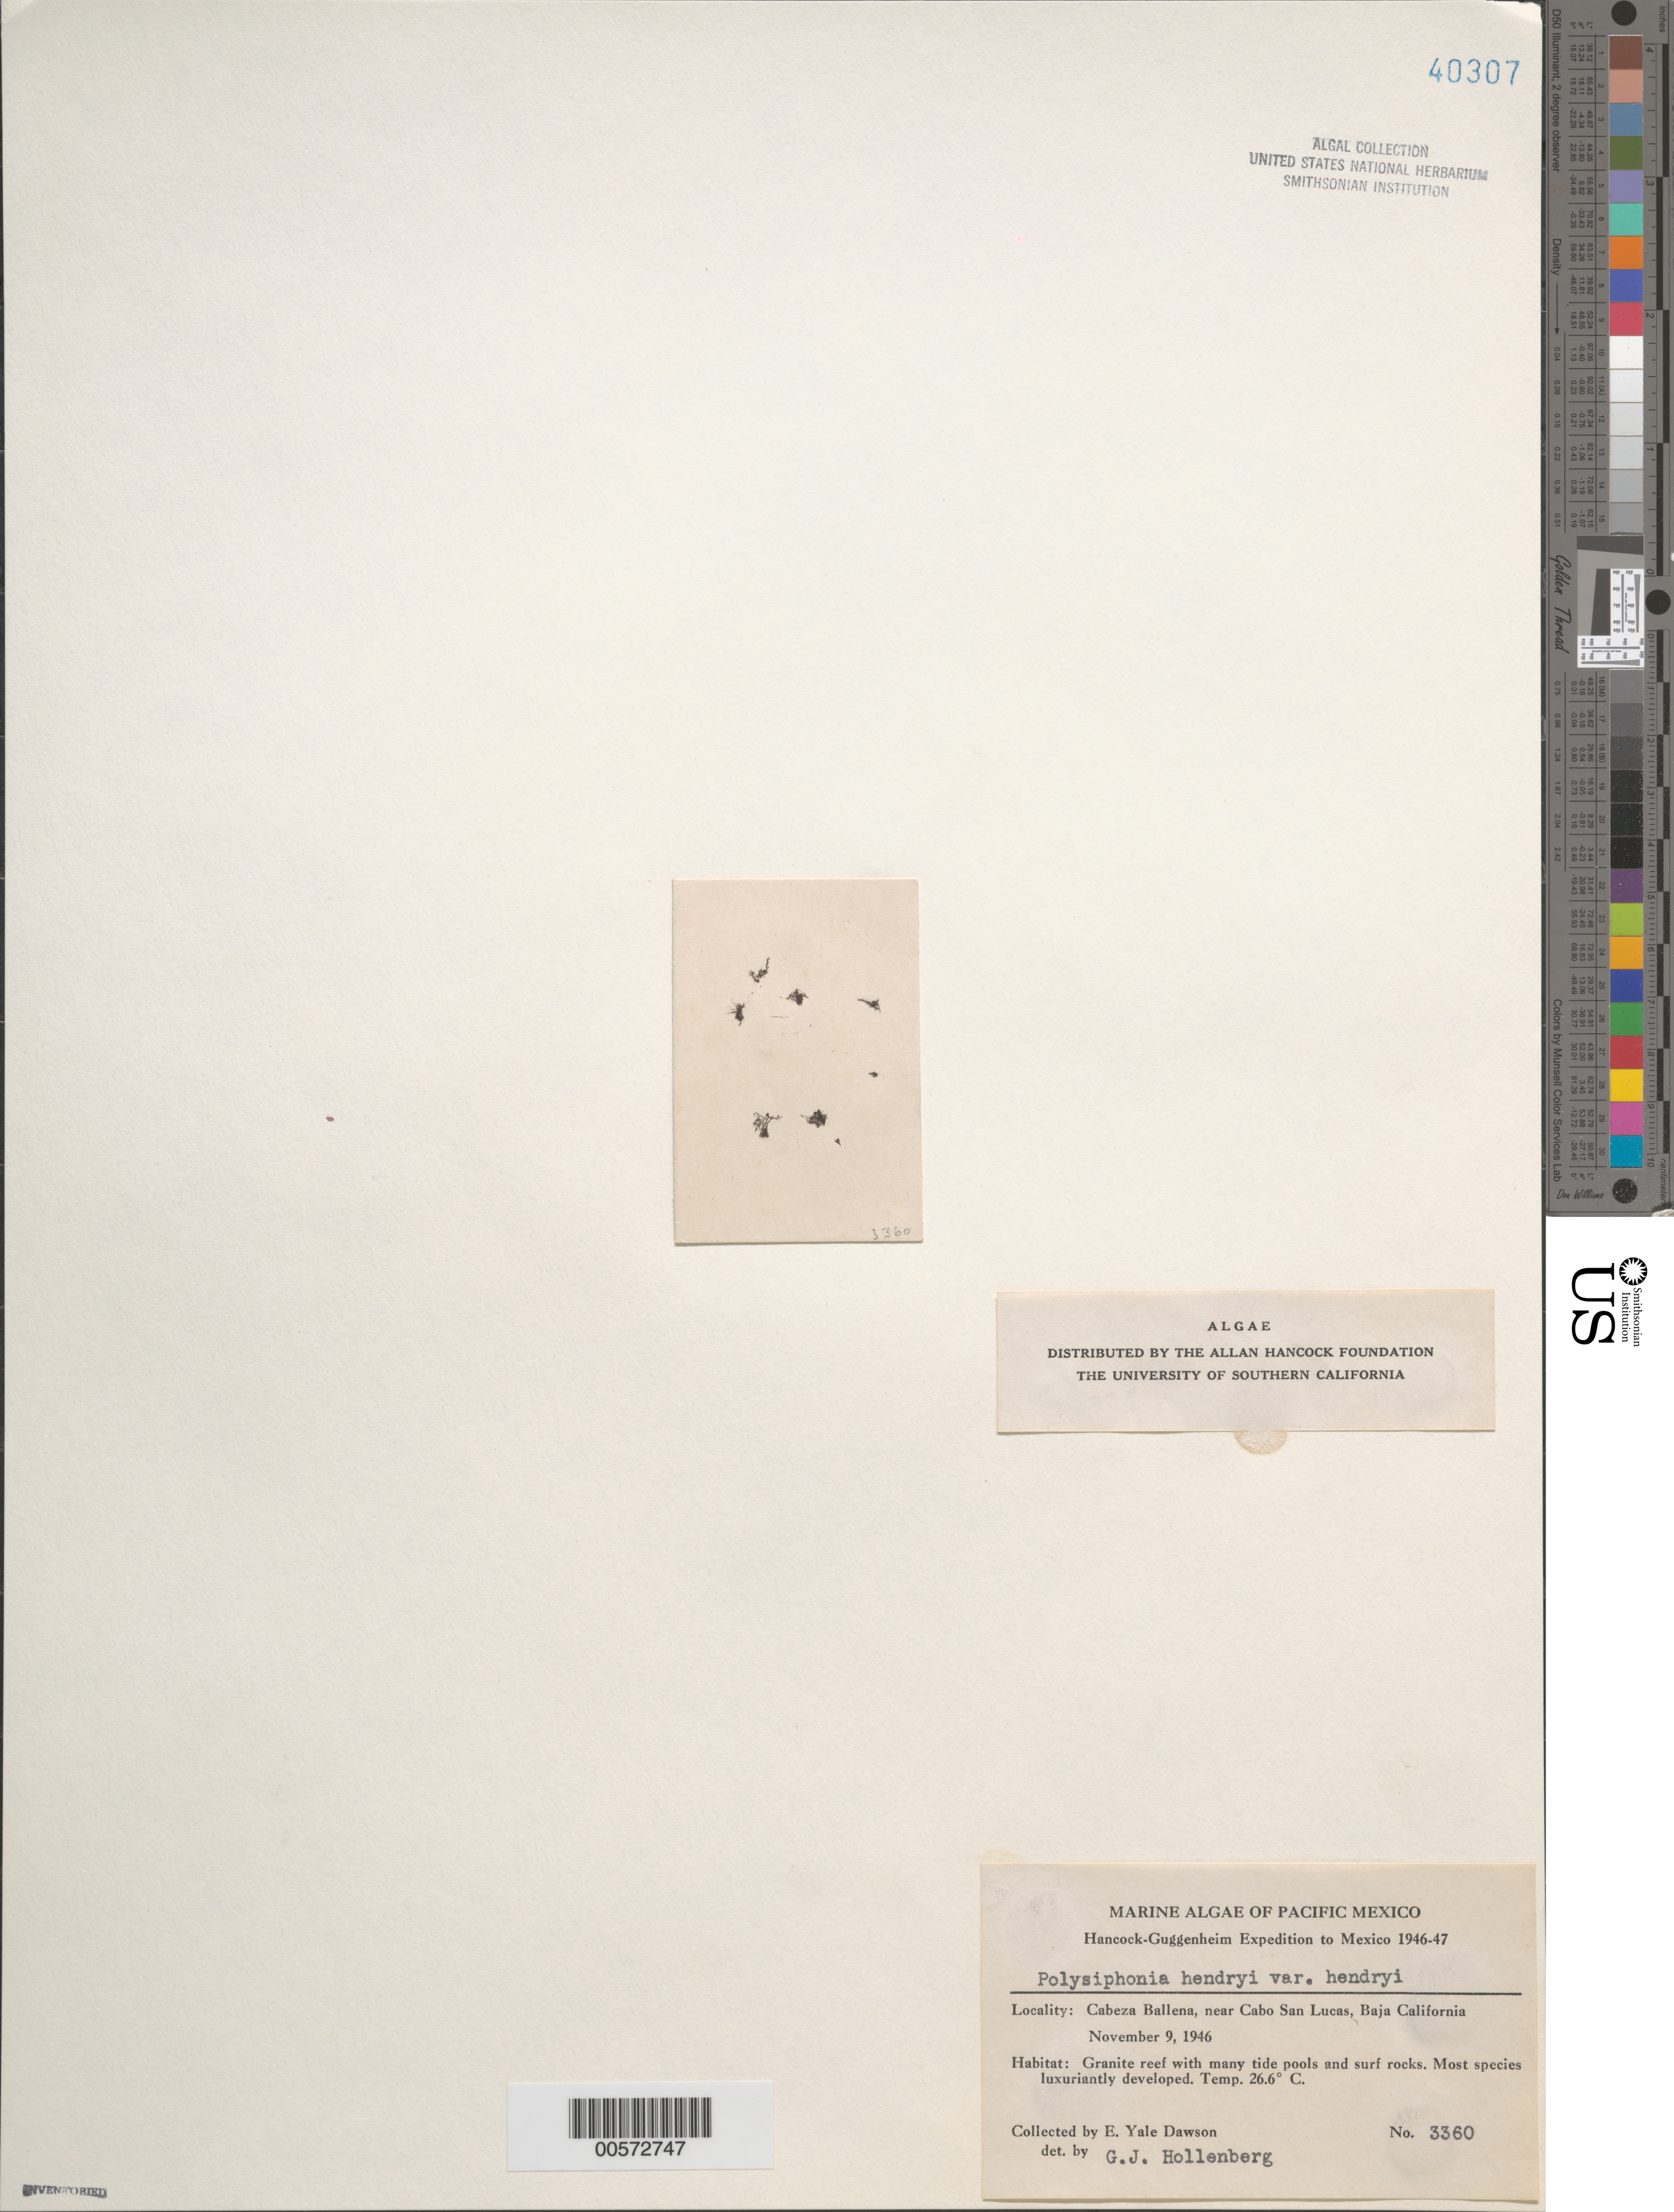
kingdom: Plantae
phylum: Rhodophyta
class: Florideophyceae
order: Ceramiales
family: Rhodomelaceae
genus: Vertebrata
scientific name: Vertebrata hendryi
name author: (N.L. Gardner) Savoie & G.W. Saunders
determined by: Algae name updating Project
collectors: E. Y. Dawson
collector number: EYD 3360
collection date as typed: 09 Nov 1946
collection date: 1946-11-09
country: Mexico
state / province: Baja California Sur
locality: Cabeza Ballena, near Cabo San Lucas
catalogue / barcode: US 40307